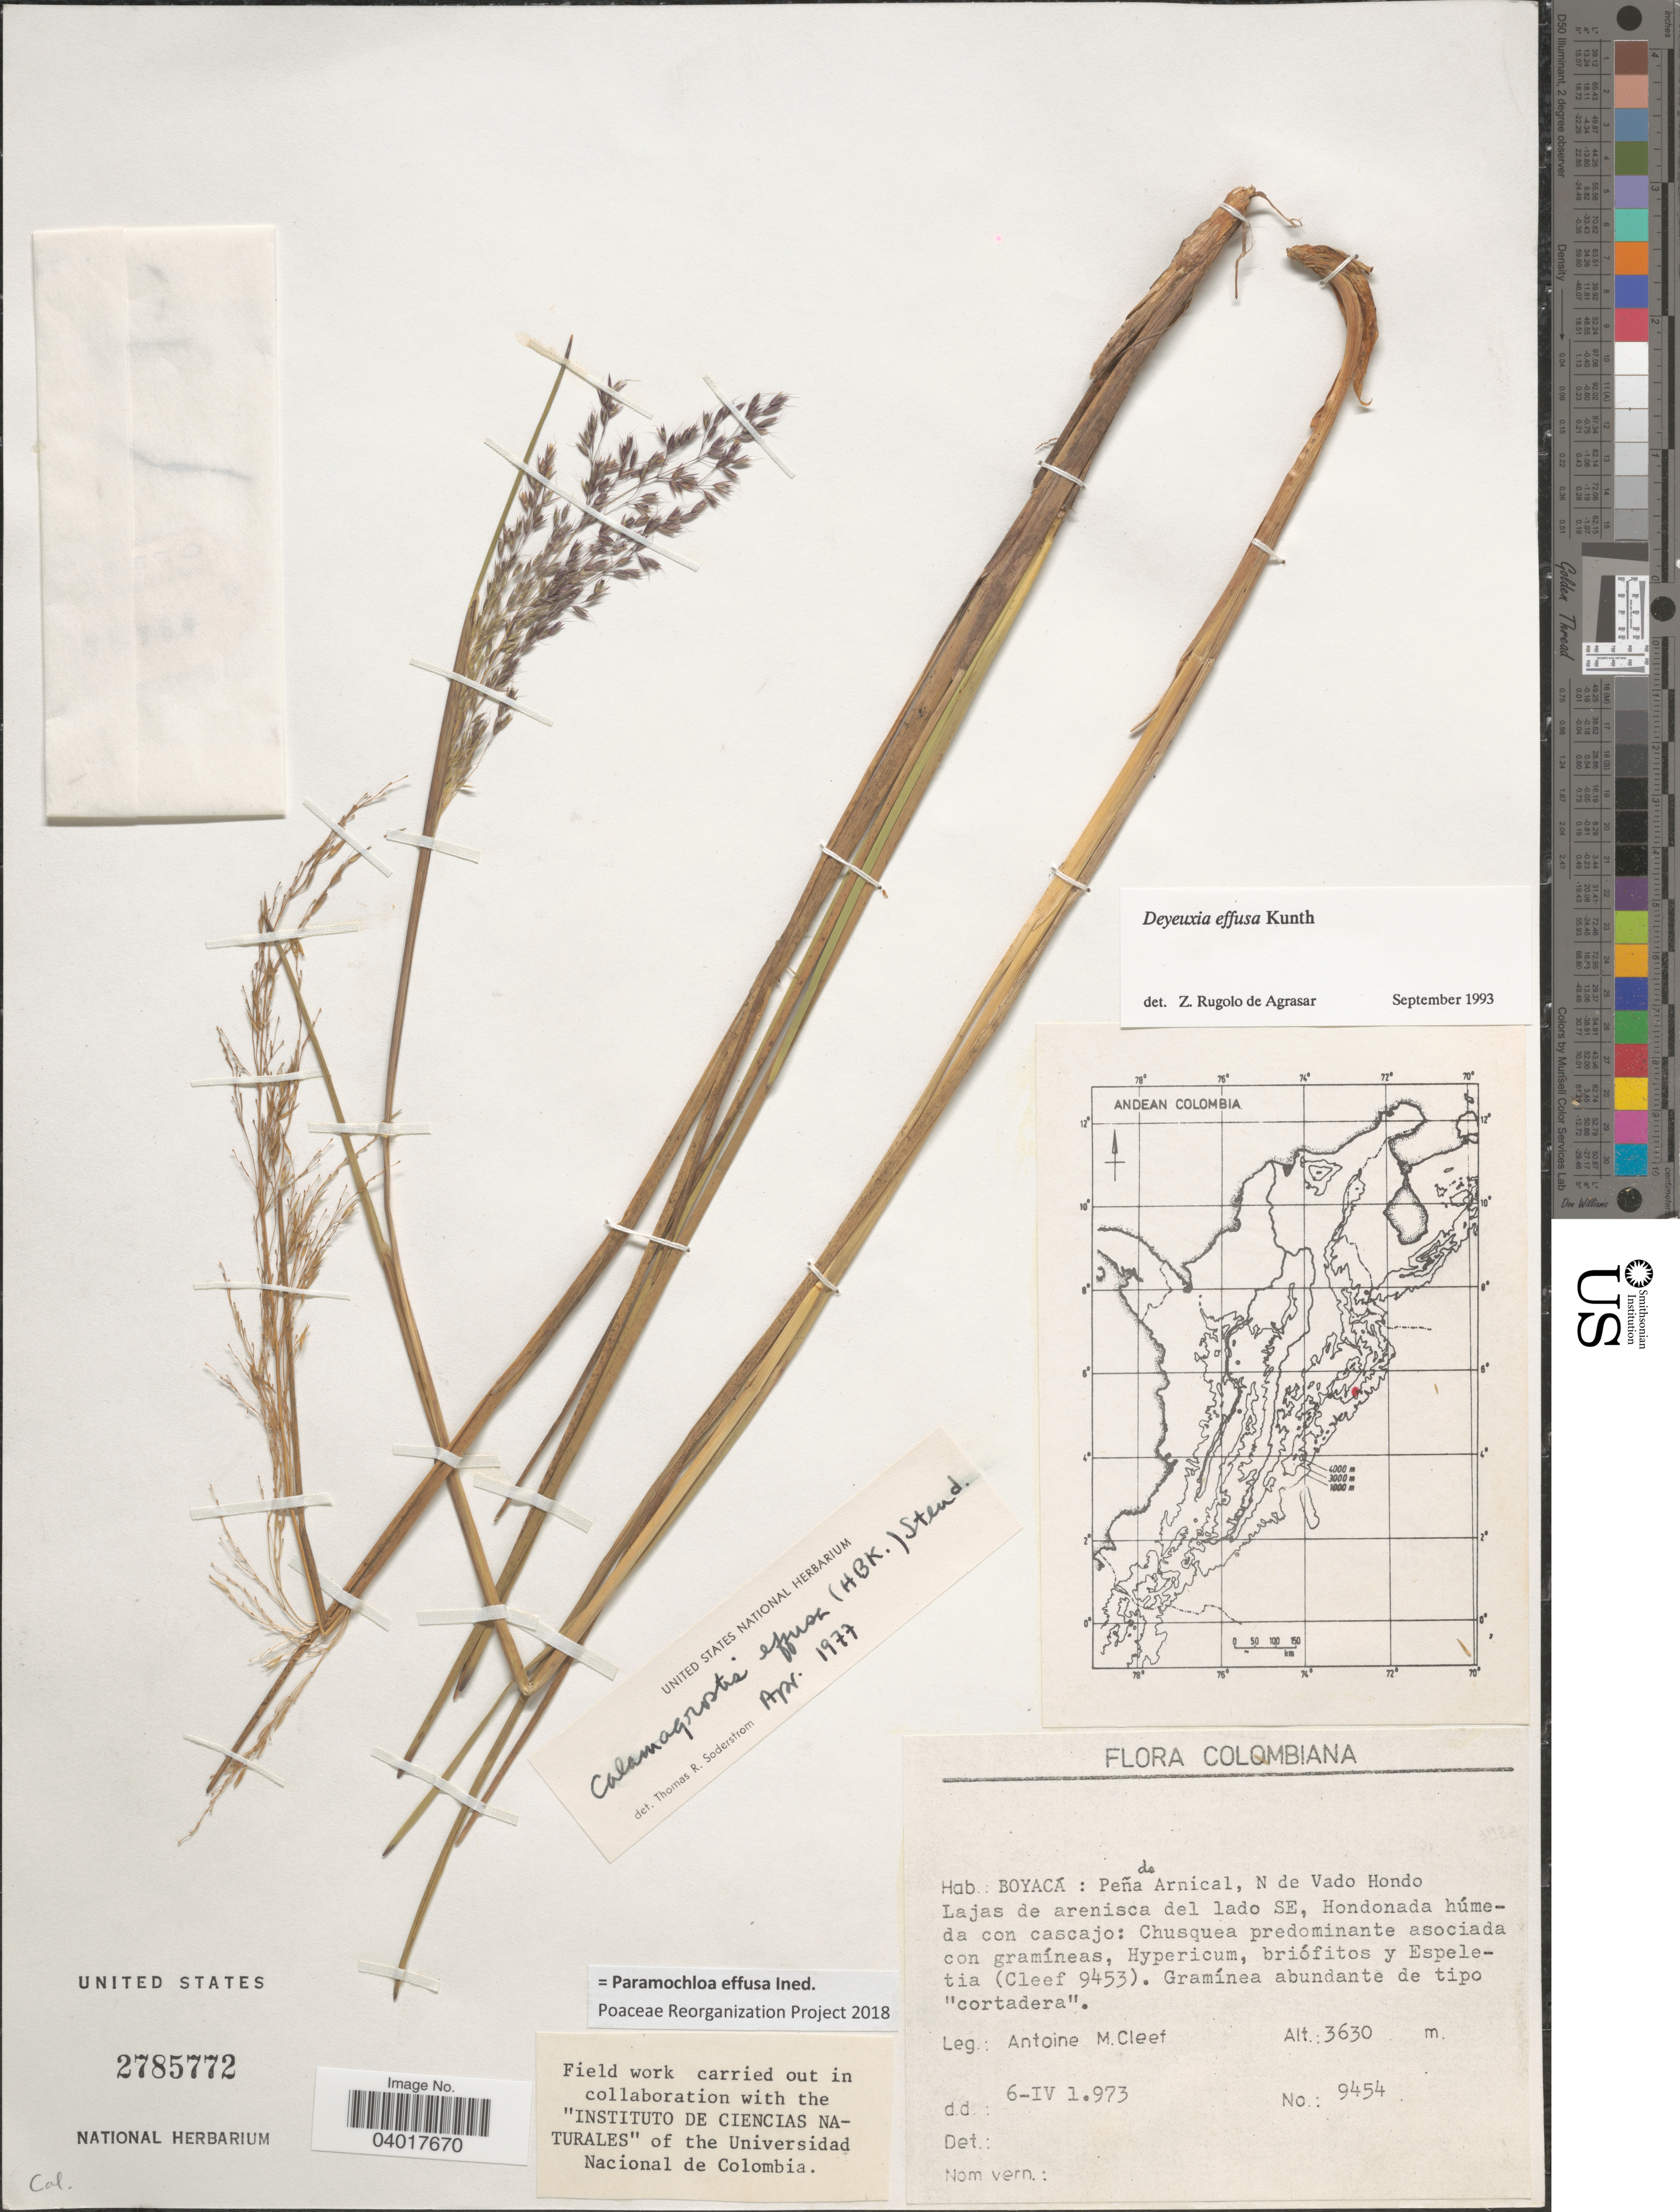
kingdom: Plantae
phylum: Tracheophyta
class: Liliopsida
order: Poales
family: Poaceae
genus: Paramochloa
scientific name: Paramochloa effusa ined.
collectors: A. M. Cleef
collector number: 9454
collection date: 1973-04-06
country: Colombia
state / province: Boyacá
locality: Peña de Arnical, N de Vado Hondo Lajas de arenisca del lado SE, Hondonada húmeda con cascajo.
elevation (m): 3630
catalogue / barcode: US 2785772